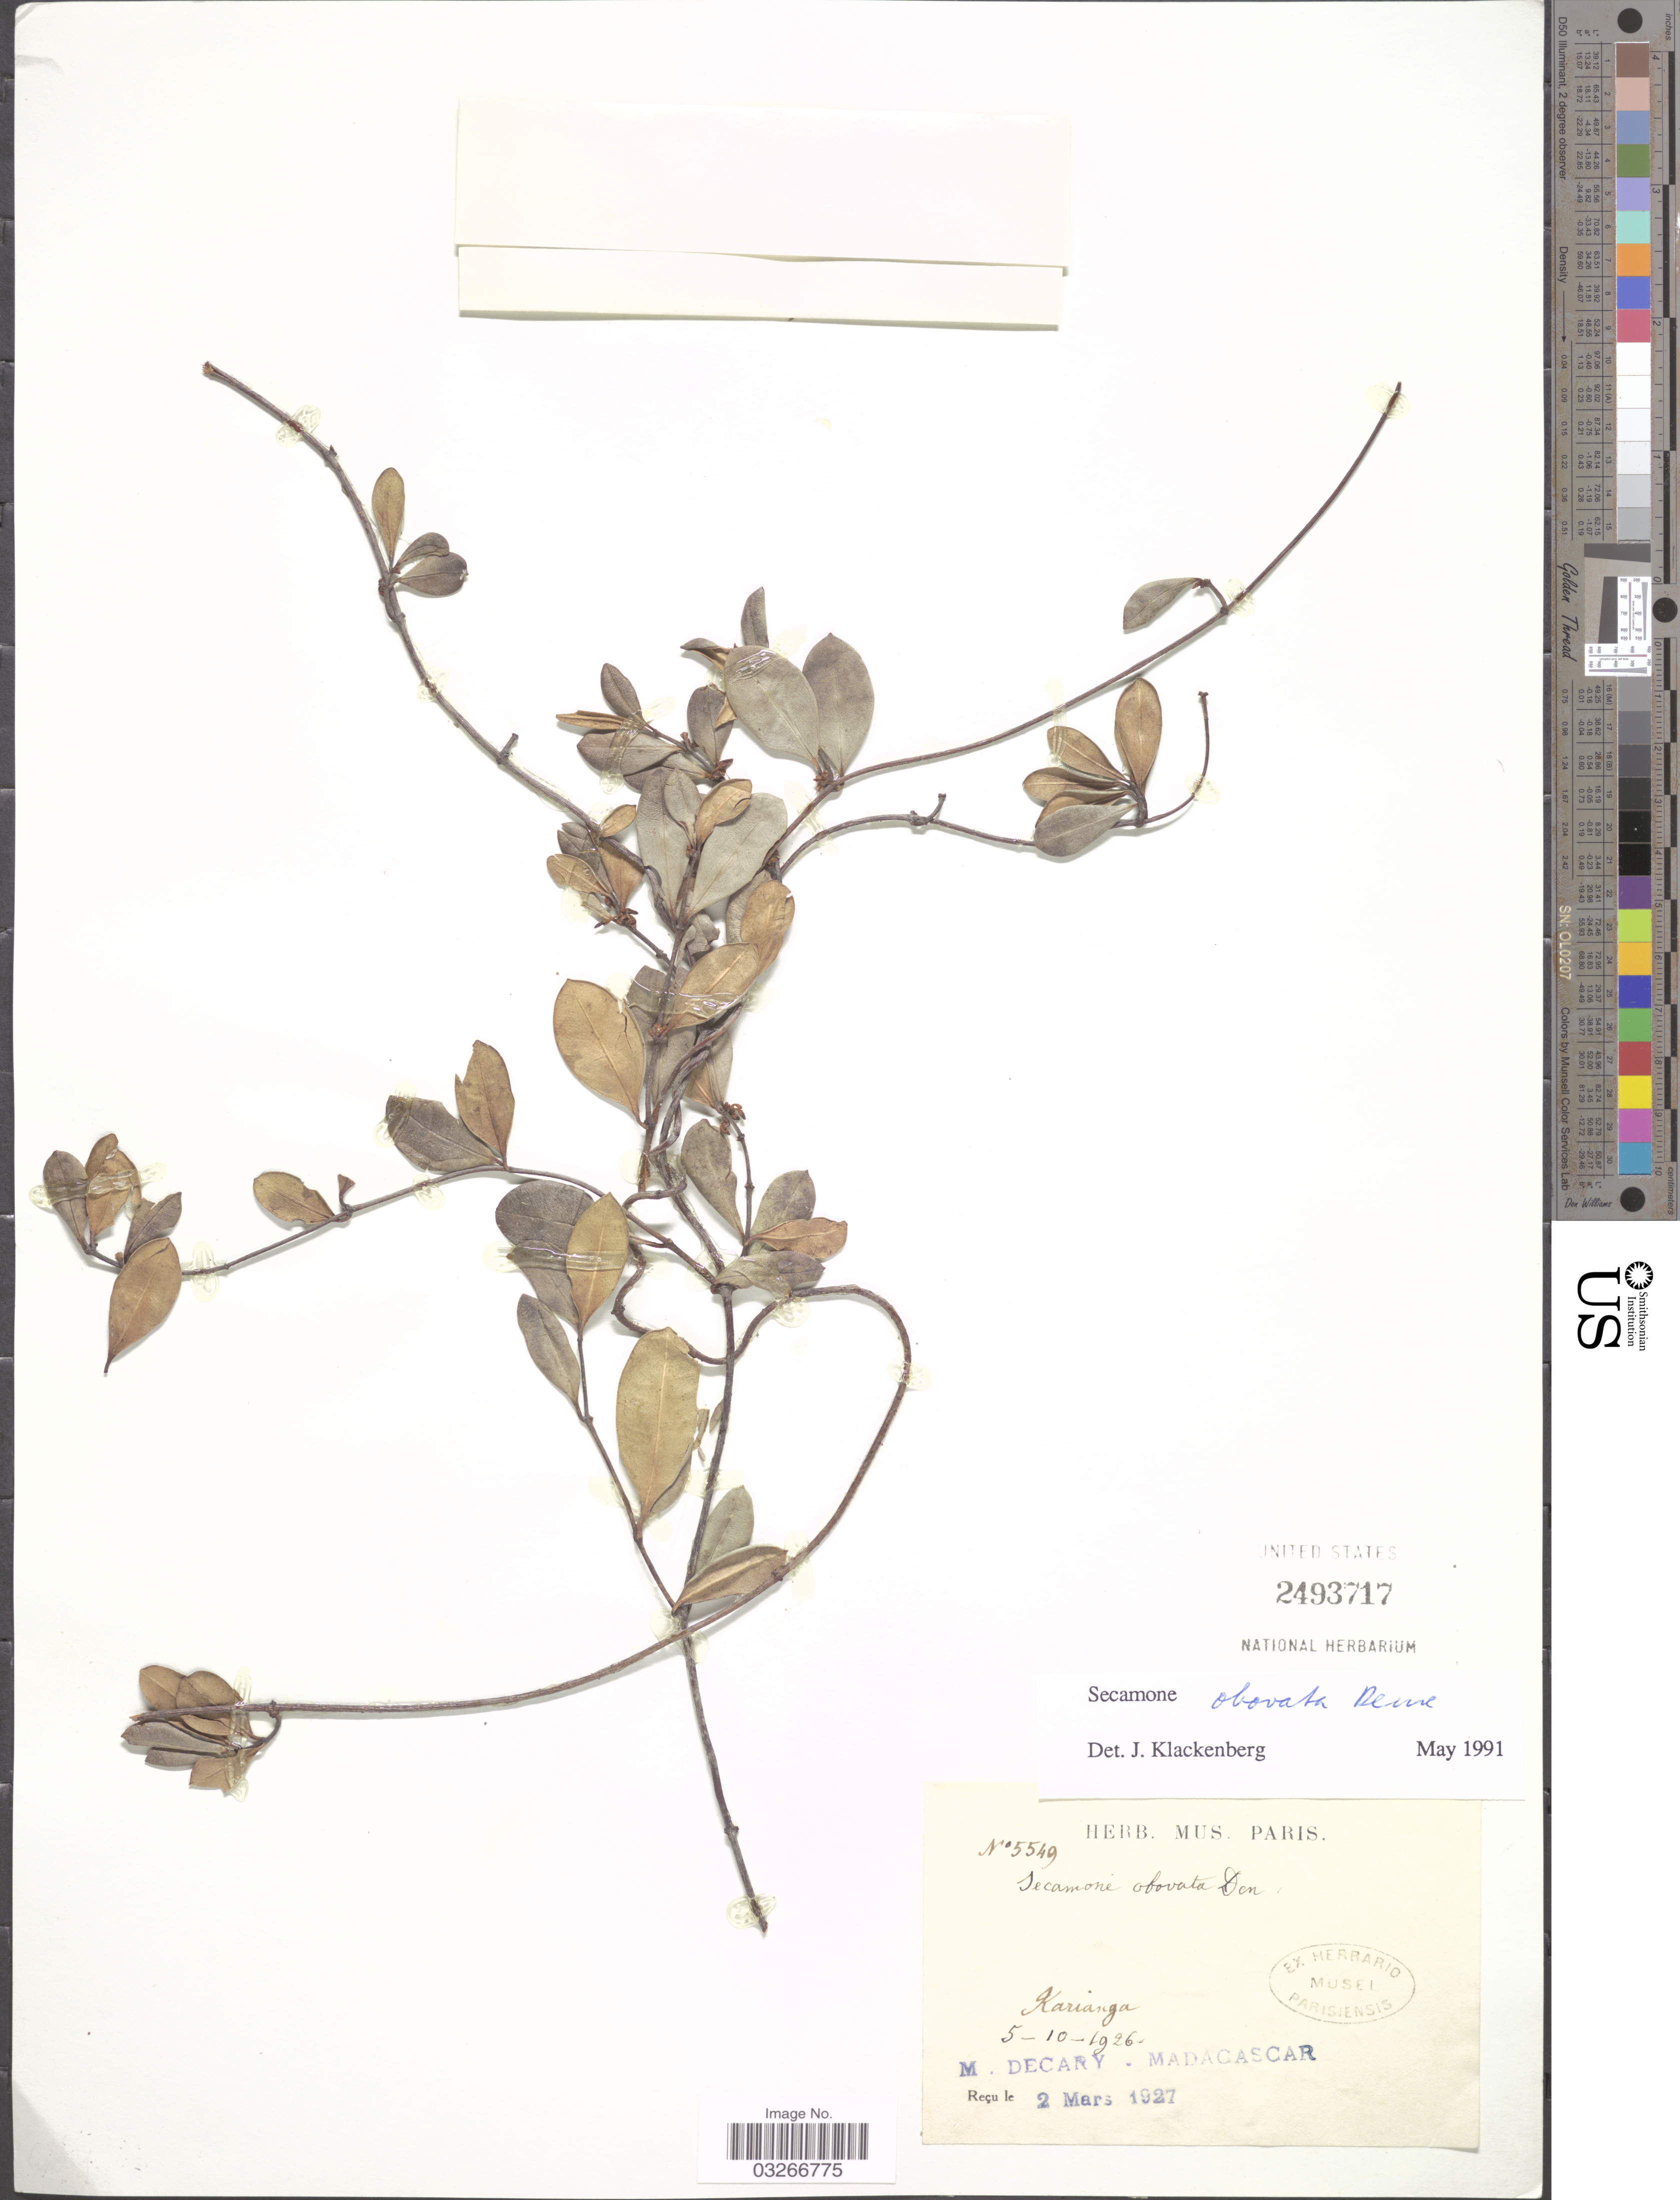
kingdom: Plantae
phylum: Tracheophyta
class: Magnoliopsida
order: Gentianales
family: Apocynaceae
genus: Secamone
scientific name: Secamone obovata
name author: Decne.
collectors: R. Decary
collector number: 5549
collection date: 1926-10-05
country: Madagascar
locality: Karianga.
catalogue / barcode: US 2493717